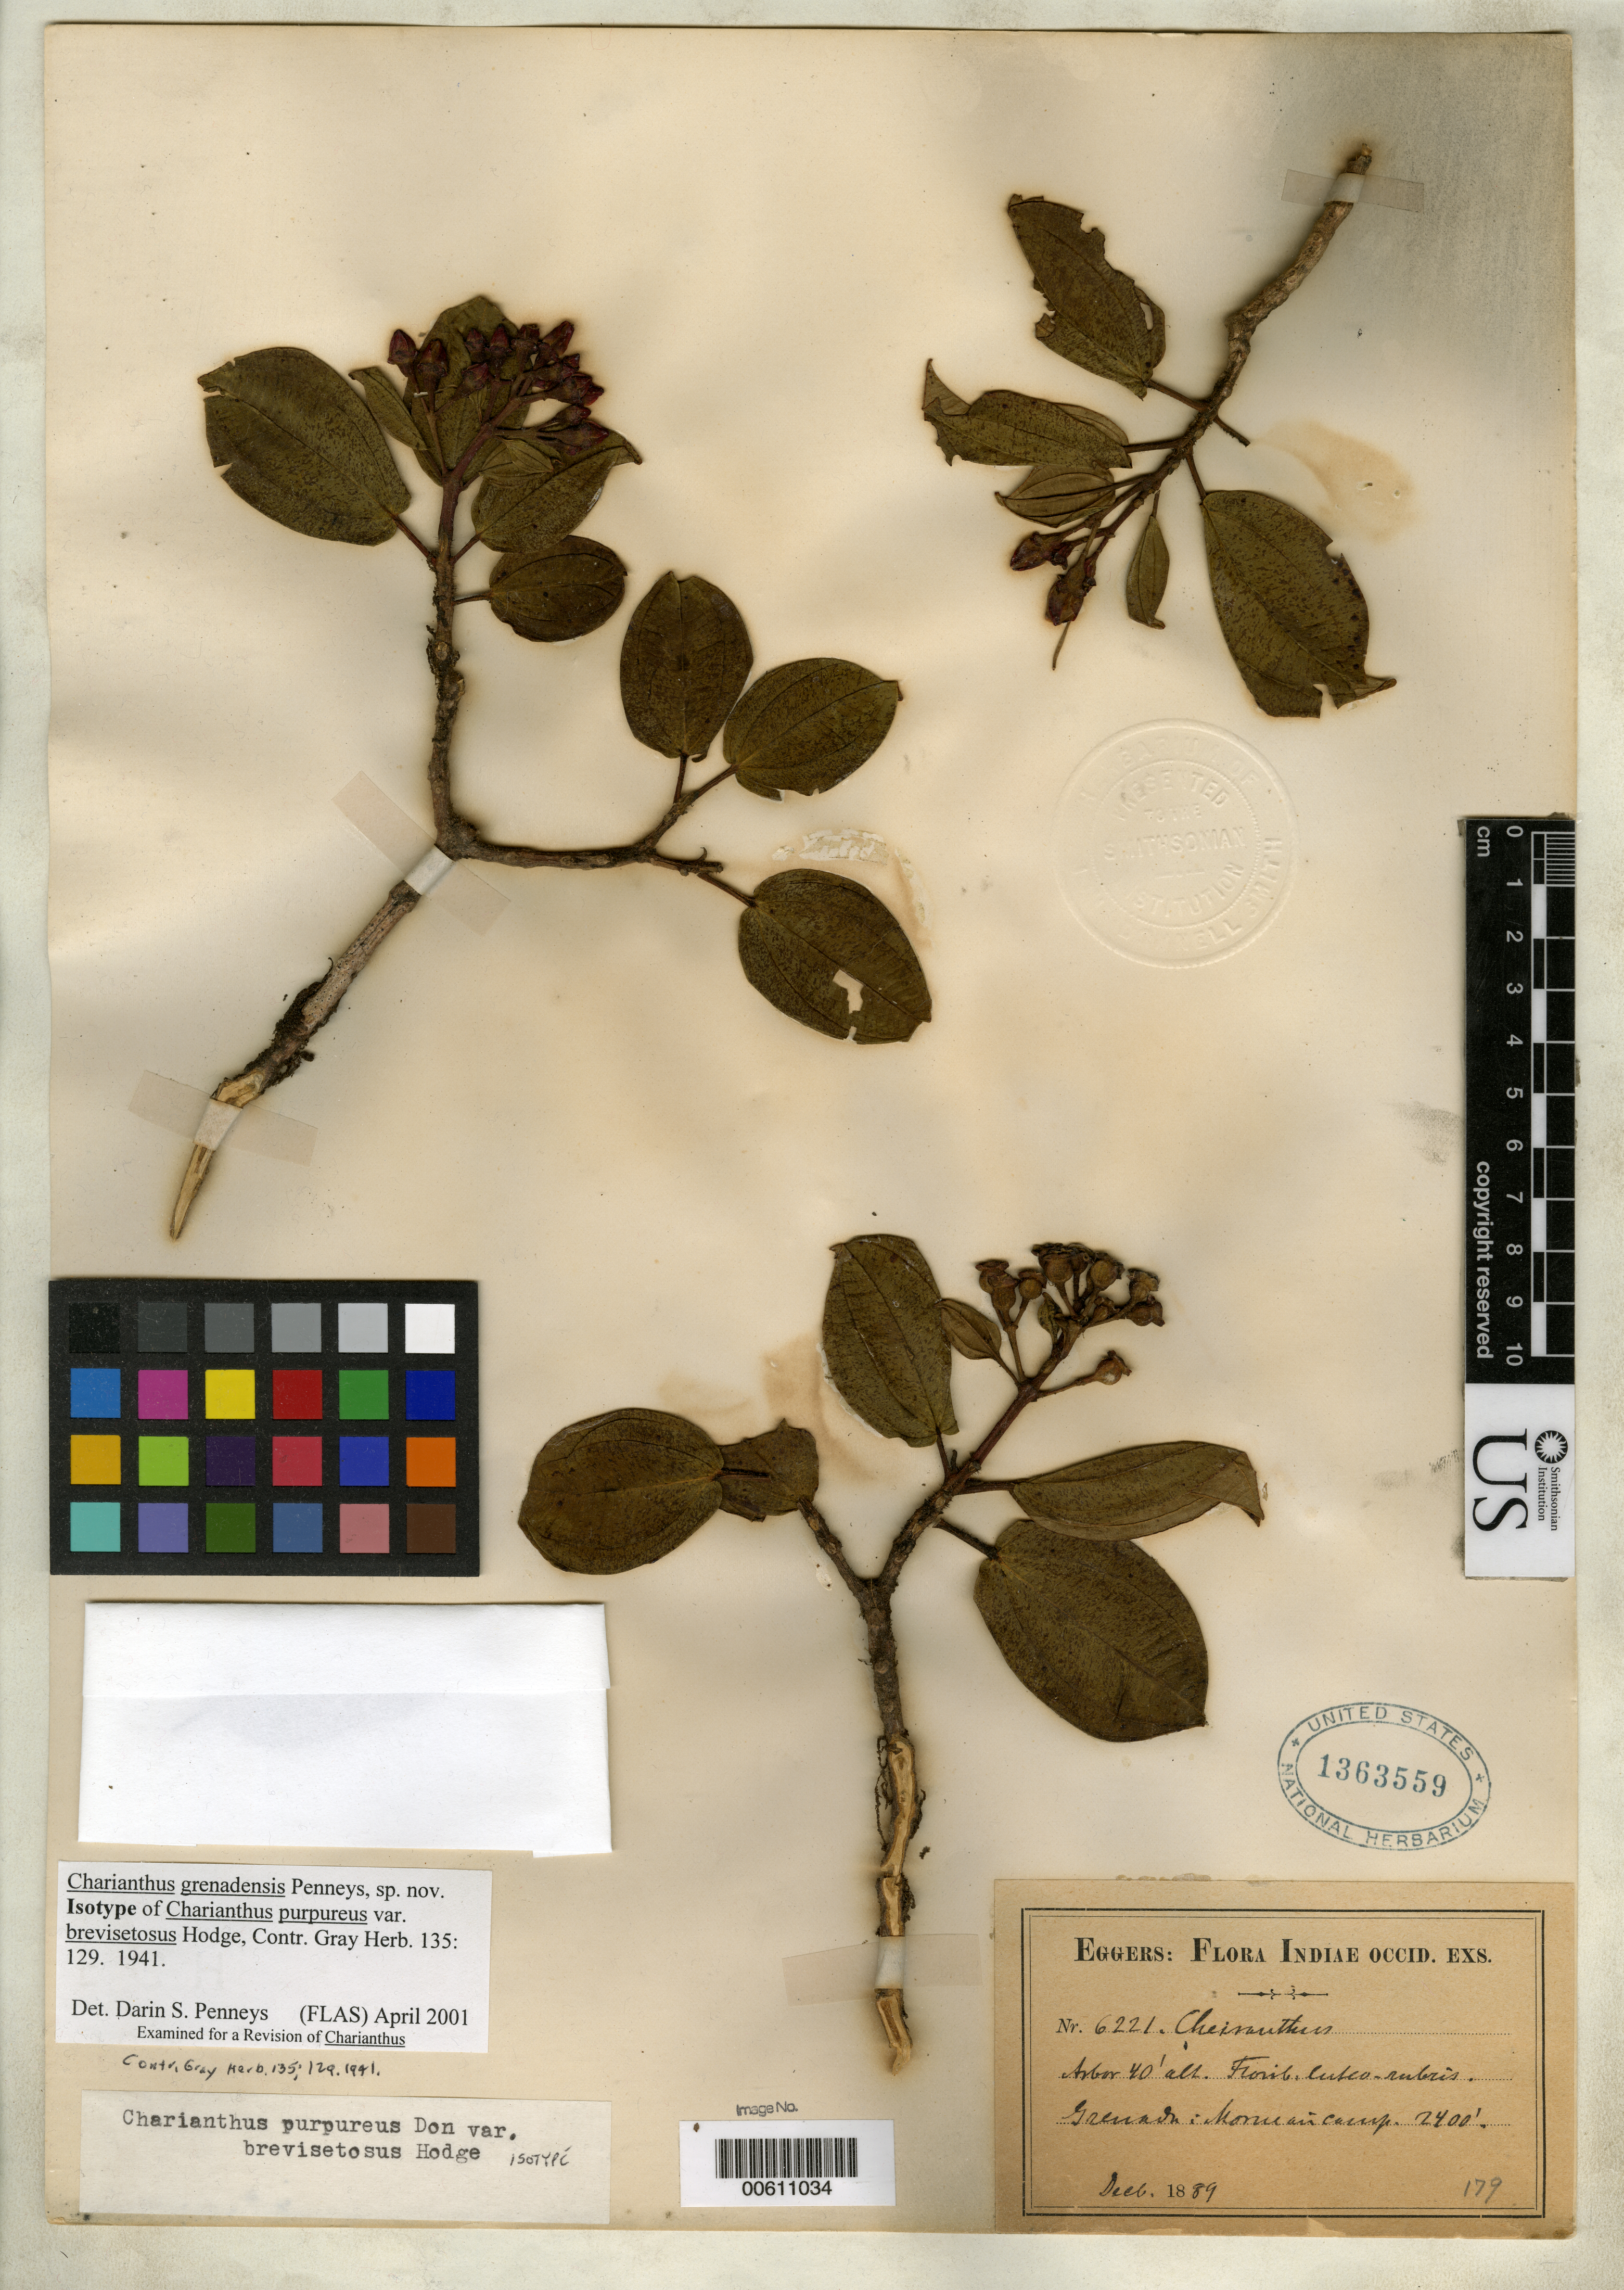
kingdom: Plantae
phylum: Tracheophyta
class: Magnoliopsida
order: Myrtales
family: Melastomataceae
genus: Charianthus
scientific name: Charianthus purpureus var. brevisetosus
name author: Hodge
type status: Isotype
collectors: H. F. A. von Eggers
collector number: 6221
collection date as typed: Dec 1889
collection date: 1889-12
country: Grenada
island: Windward Is.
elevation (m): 732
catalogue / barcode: US 1363559